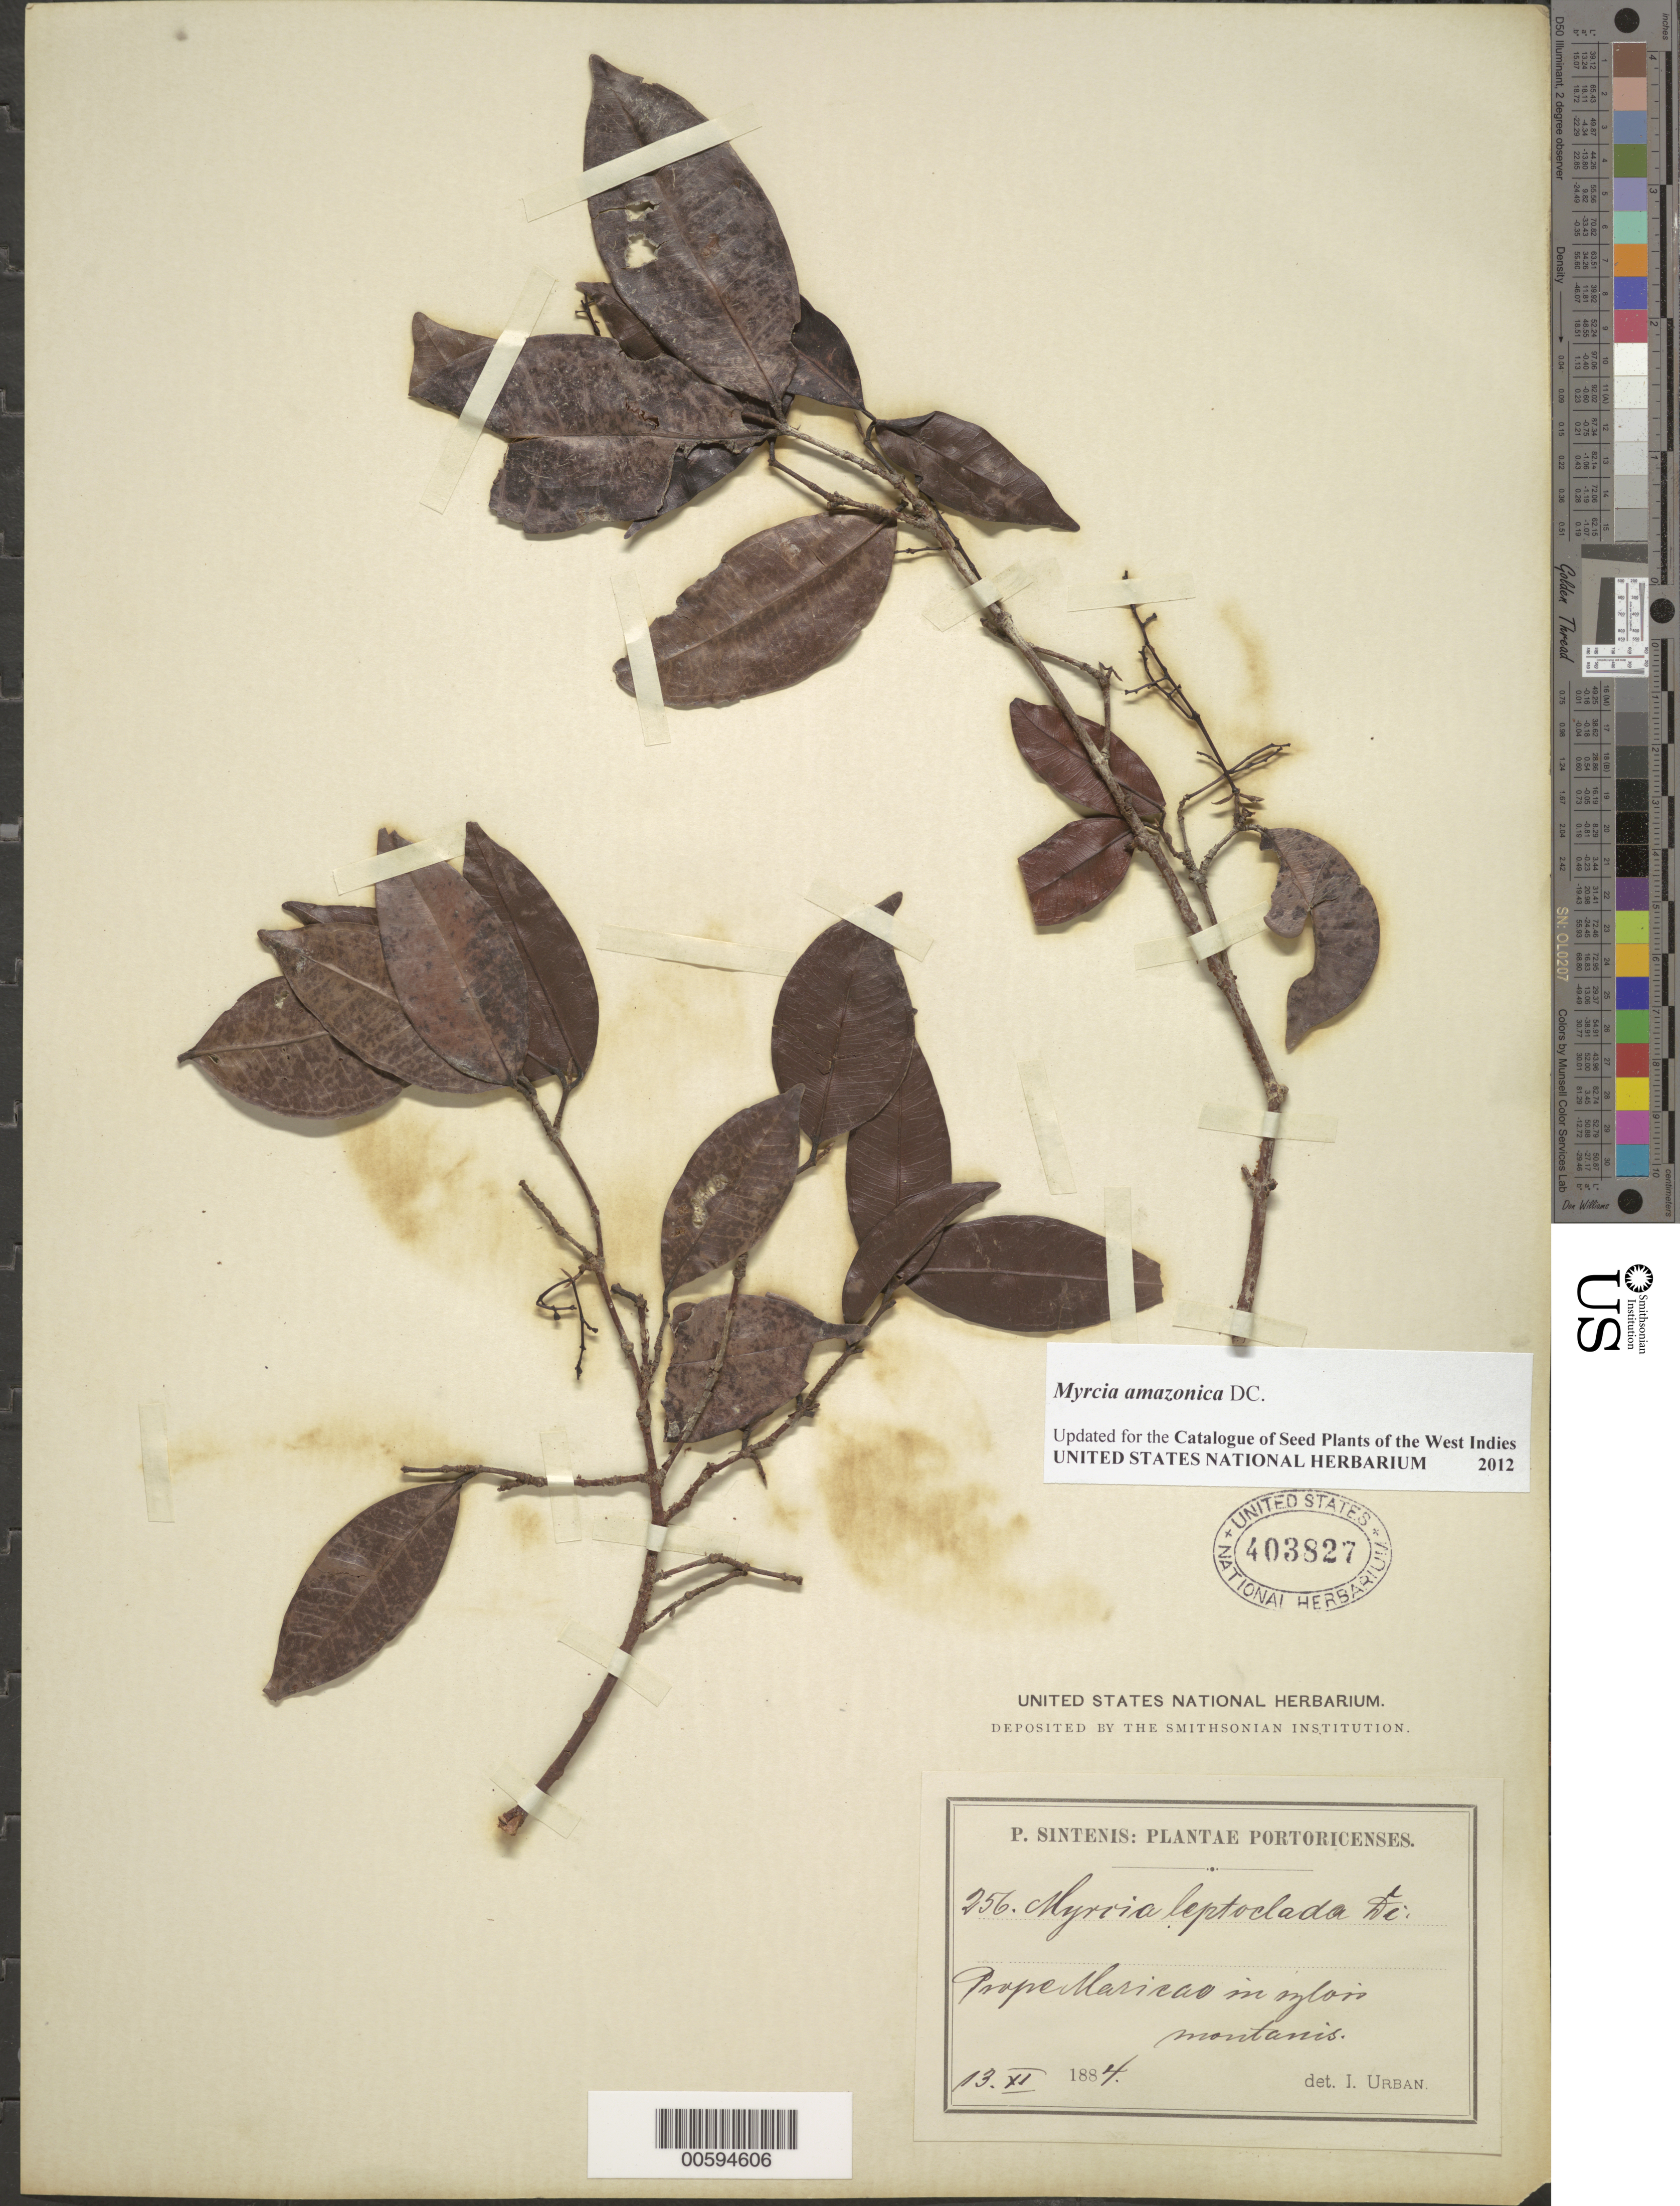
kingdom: Plantae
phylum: Tracheophyta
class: Magnoliopsida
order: Myrtales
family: Myrtaceae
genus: Myrcia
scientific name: Myrcia leptoclada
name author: DC.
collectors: P. Sintenis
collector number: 256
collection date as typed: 13 Nov 1884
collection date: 1884-11-13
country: Puerto Rico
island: Greater Antilles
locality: Prope Maricao, in sylvis montanis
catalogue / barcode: US 403827